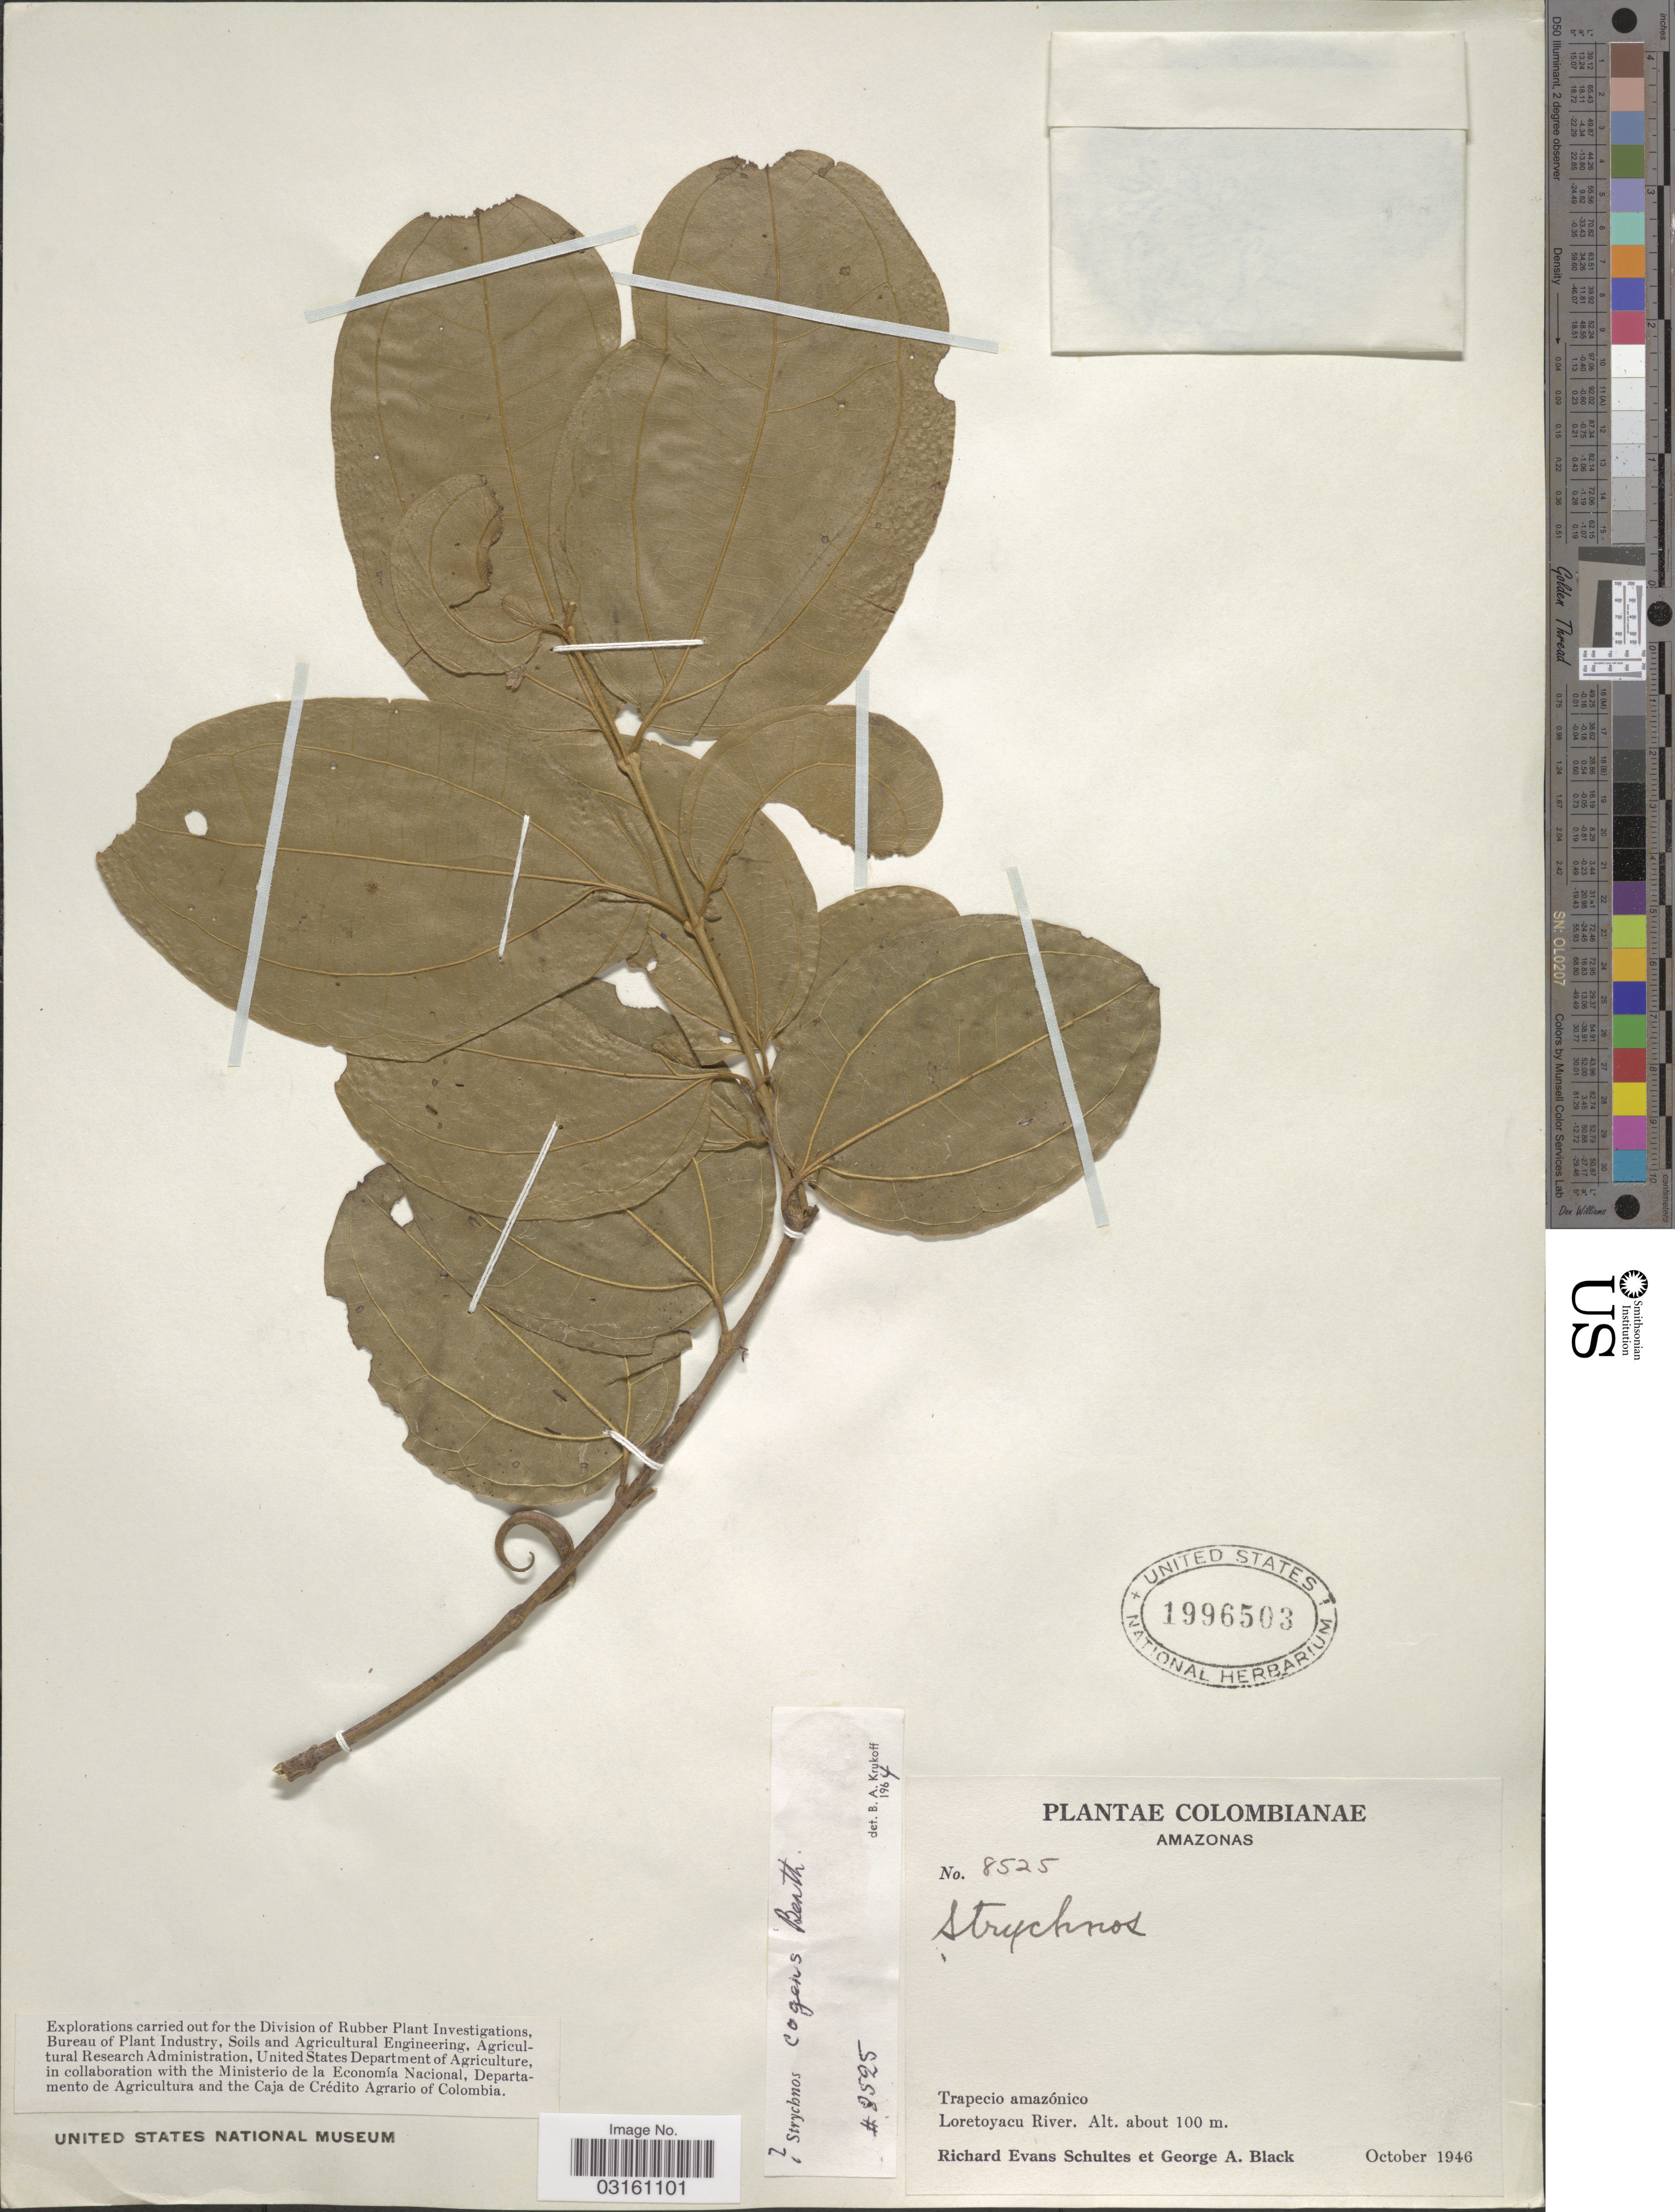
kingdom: Plantae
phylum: Tracheophyta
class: Magnoliopsida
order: Gentianales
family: Loganiaceae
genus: Strychnos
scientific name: Strychnos cogens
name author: Benth.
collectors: R. E. Schultes & G. A. Black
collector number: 8525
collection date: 1946-10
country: Colombia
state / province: Amazônas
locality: Trapecio amazónico. Loretoyacu River.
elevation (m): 100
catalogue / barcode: US 1996503